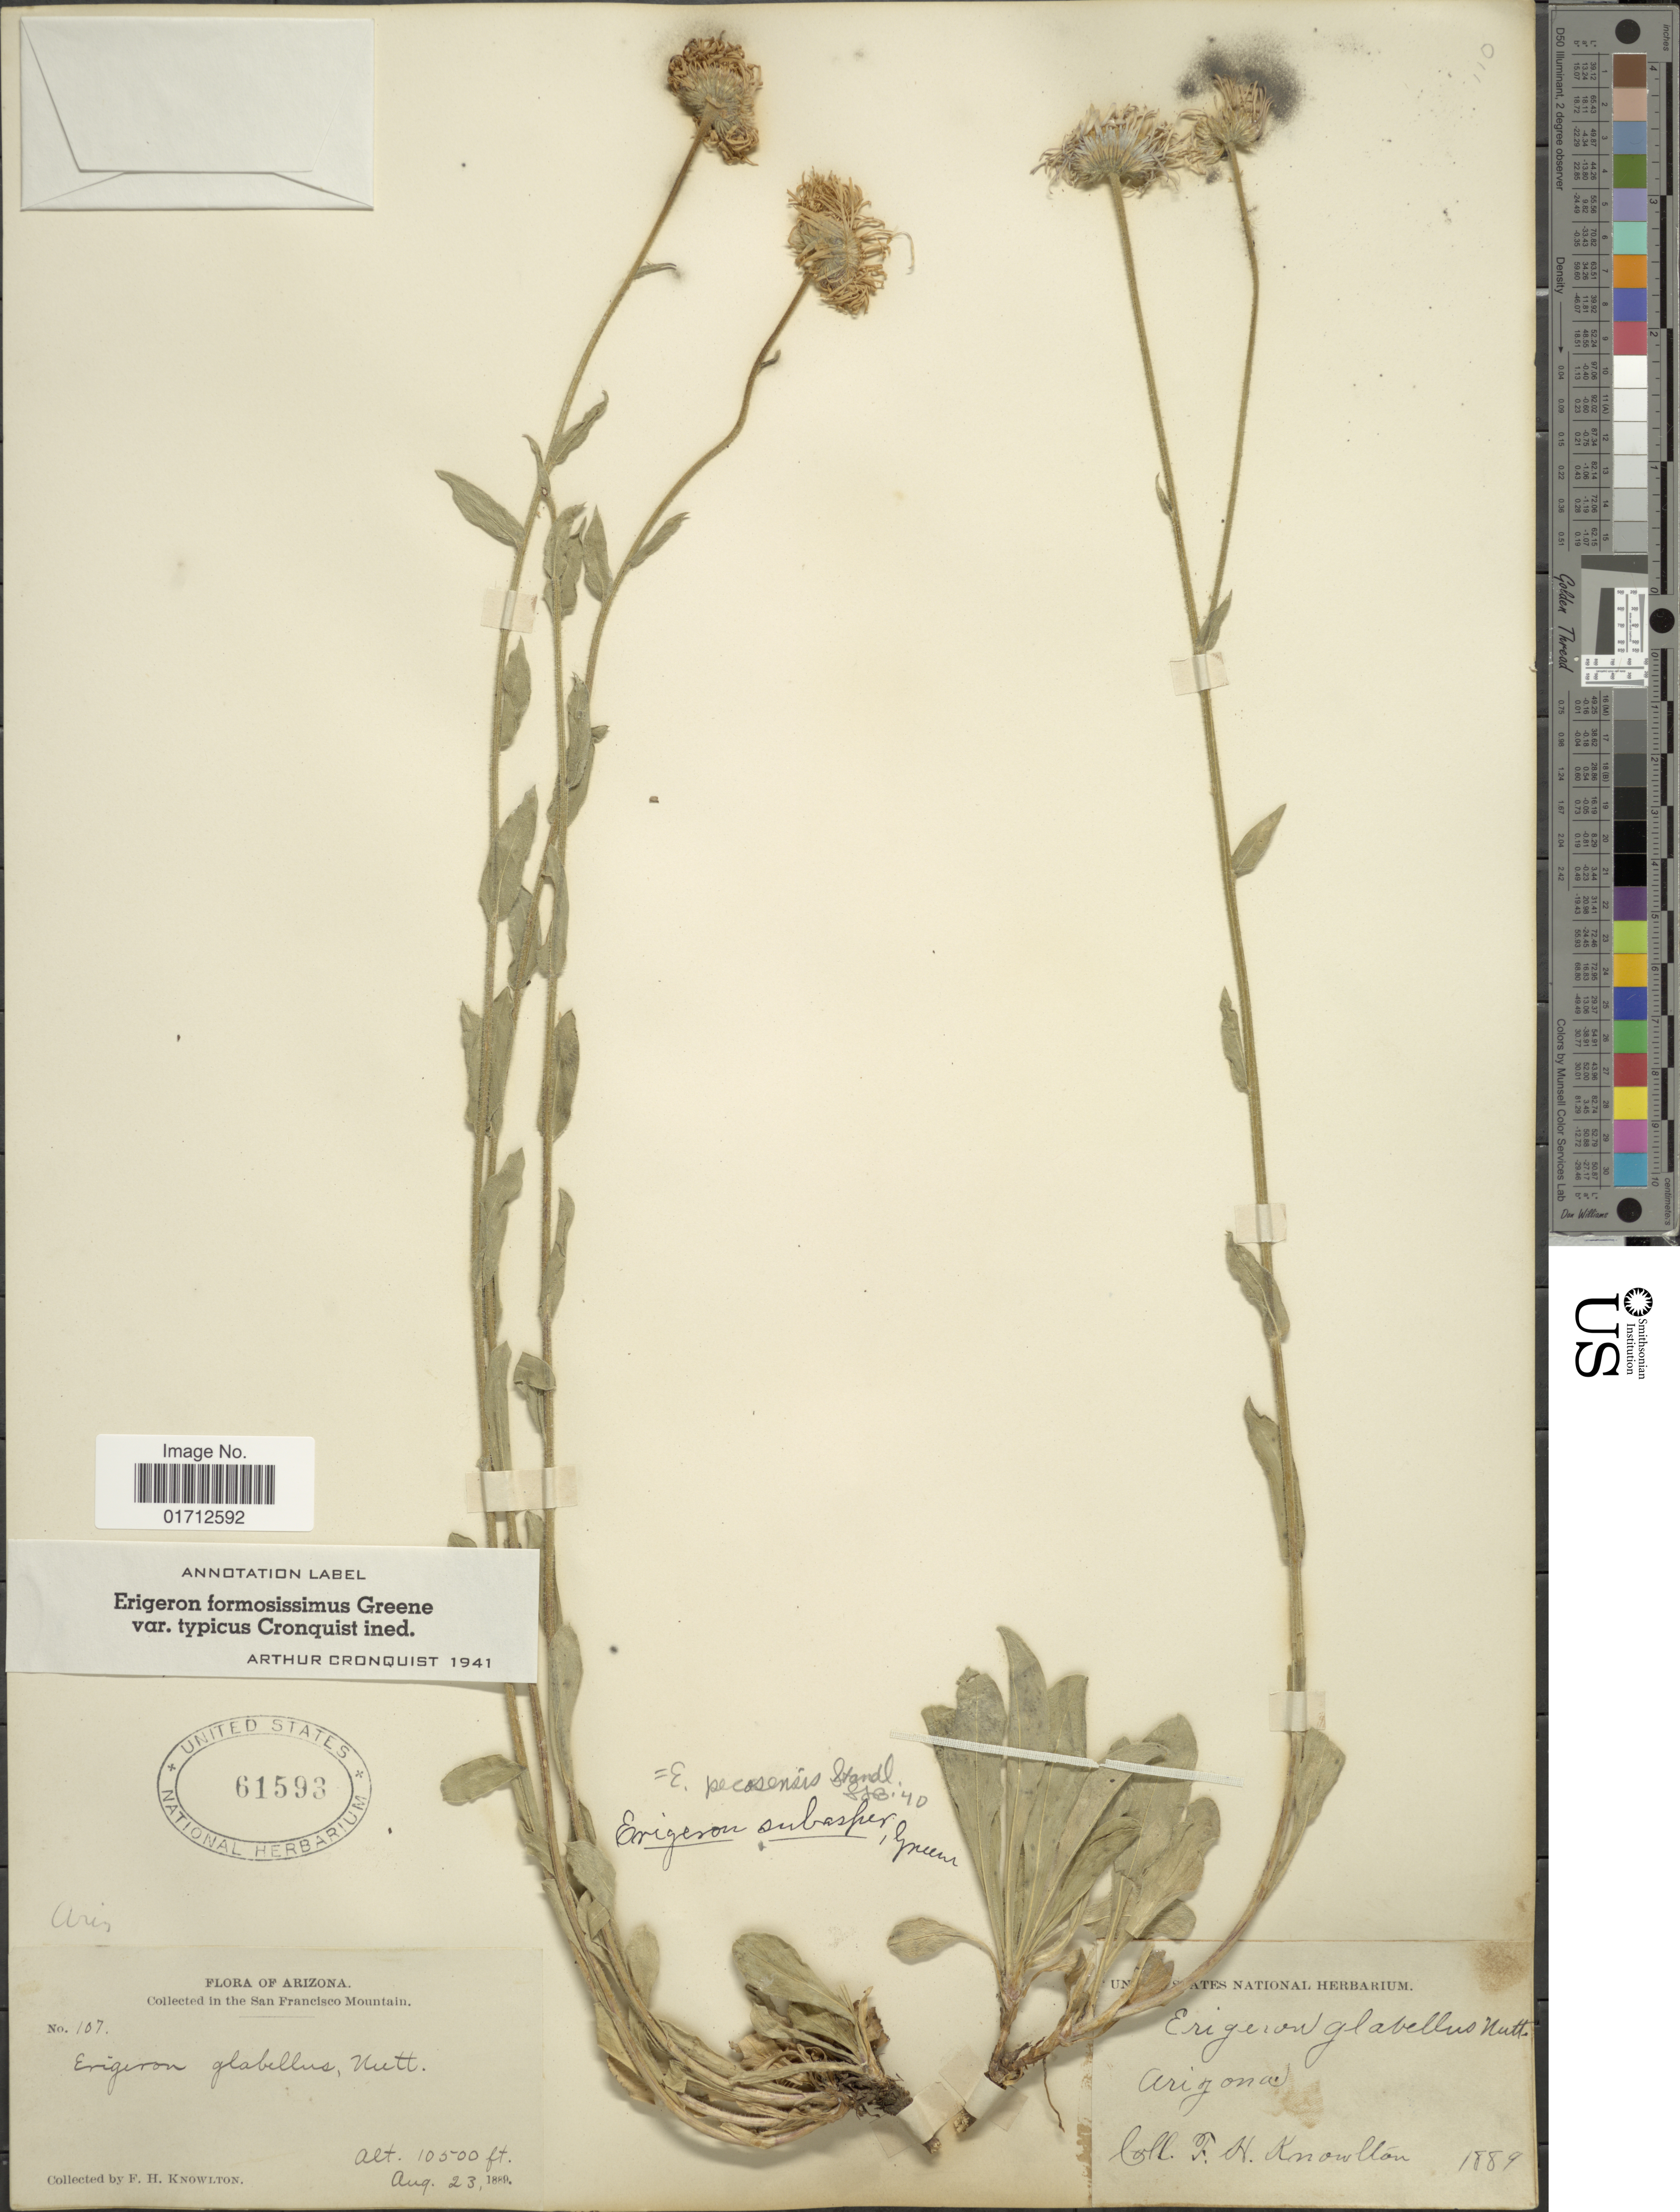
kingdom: Plantae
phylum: Tracheophyta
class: Magnoliopsida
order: Asterales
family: Asteraceae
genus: Erigeron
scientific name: Erigeron formosissimus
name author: Greene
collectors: F. H. Knowlton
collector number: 107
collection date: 1889-08-23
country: United States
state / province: Arizona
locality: In the San Francisco Mountain.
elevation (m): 3200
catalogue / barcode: US 61593